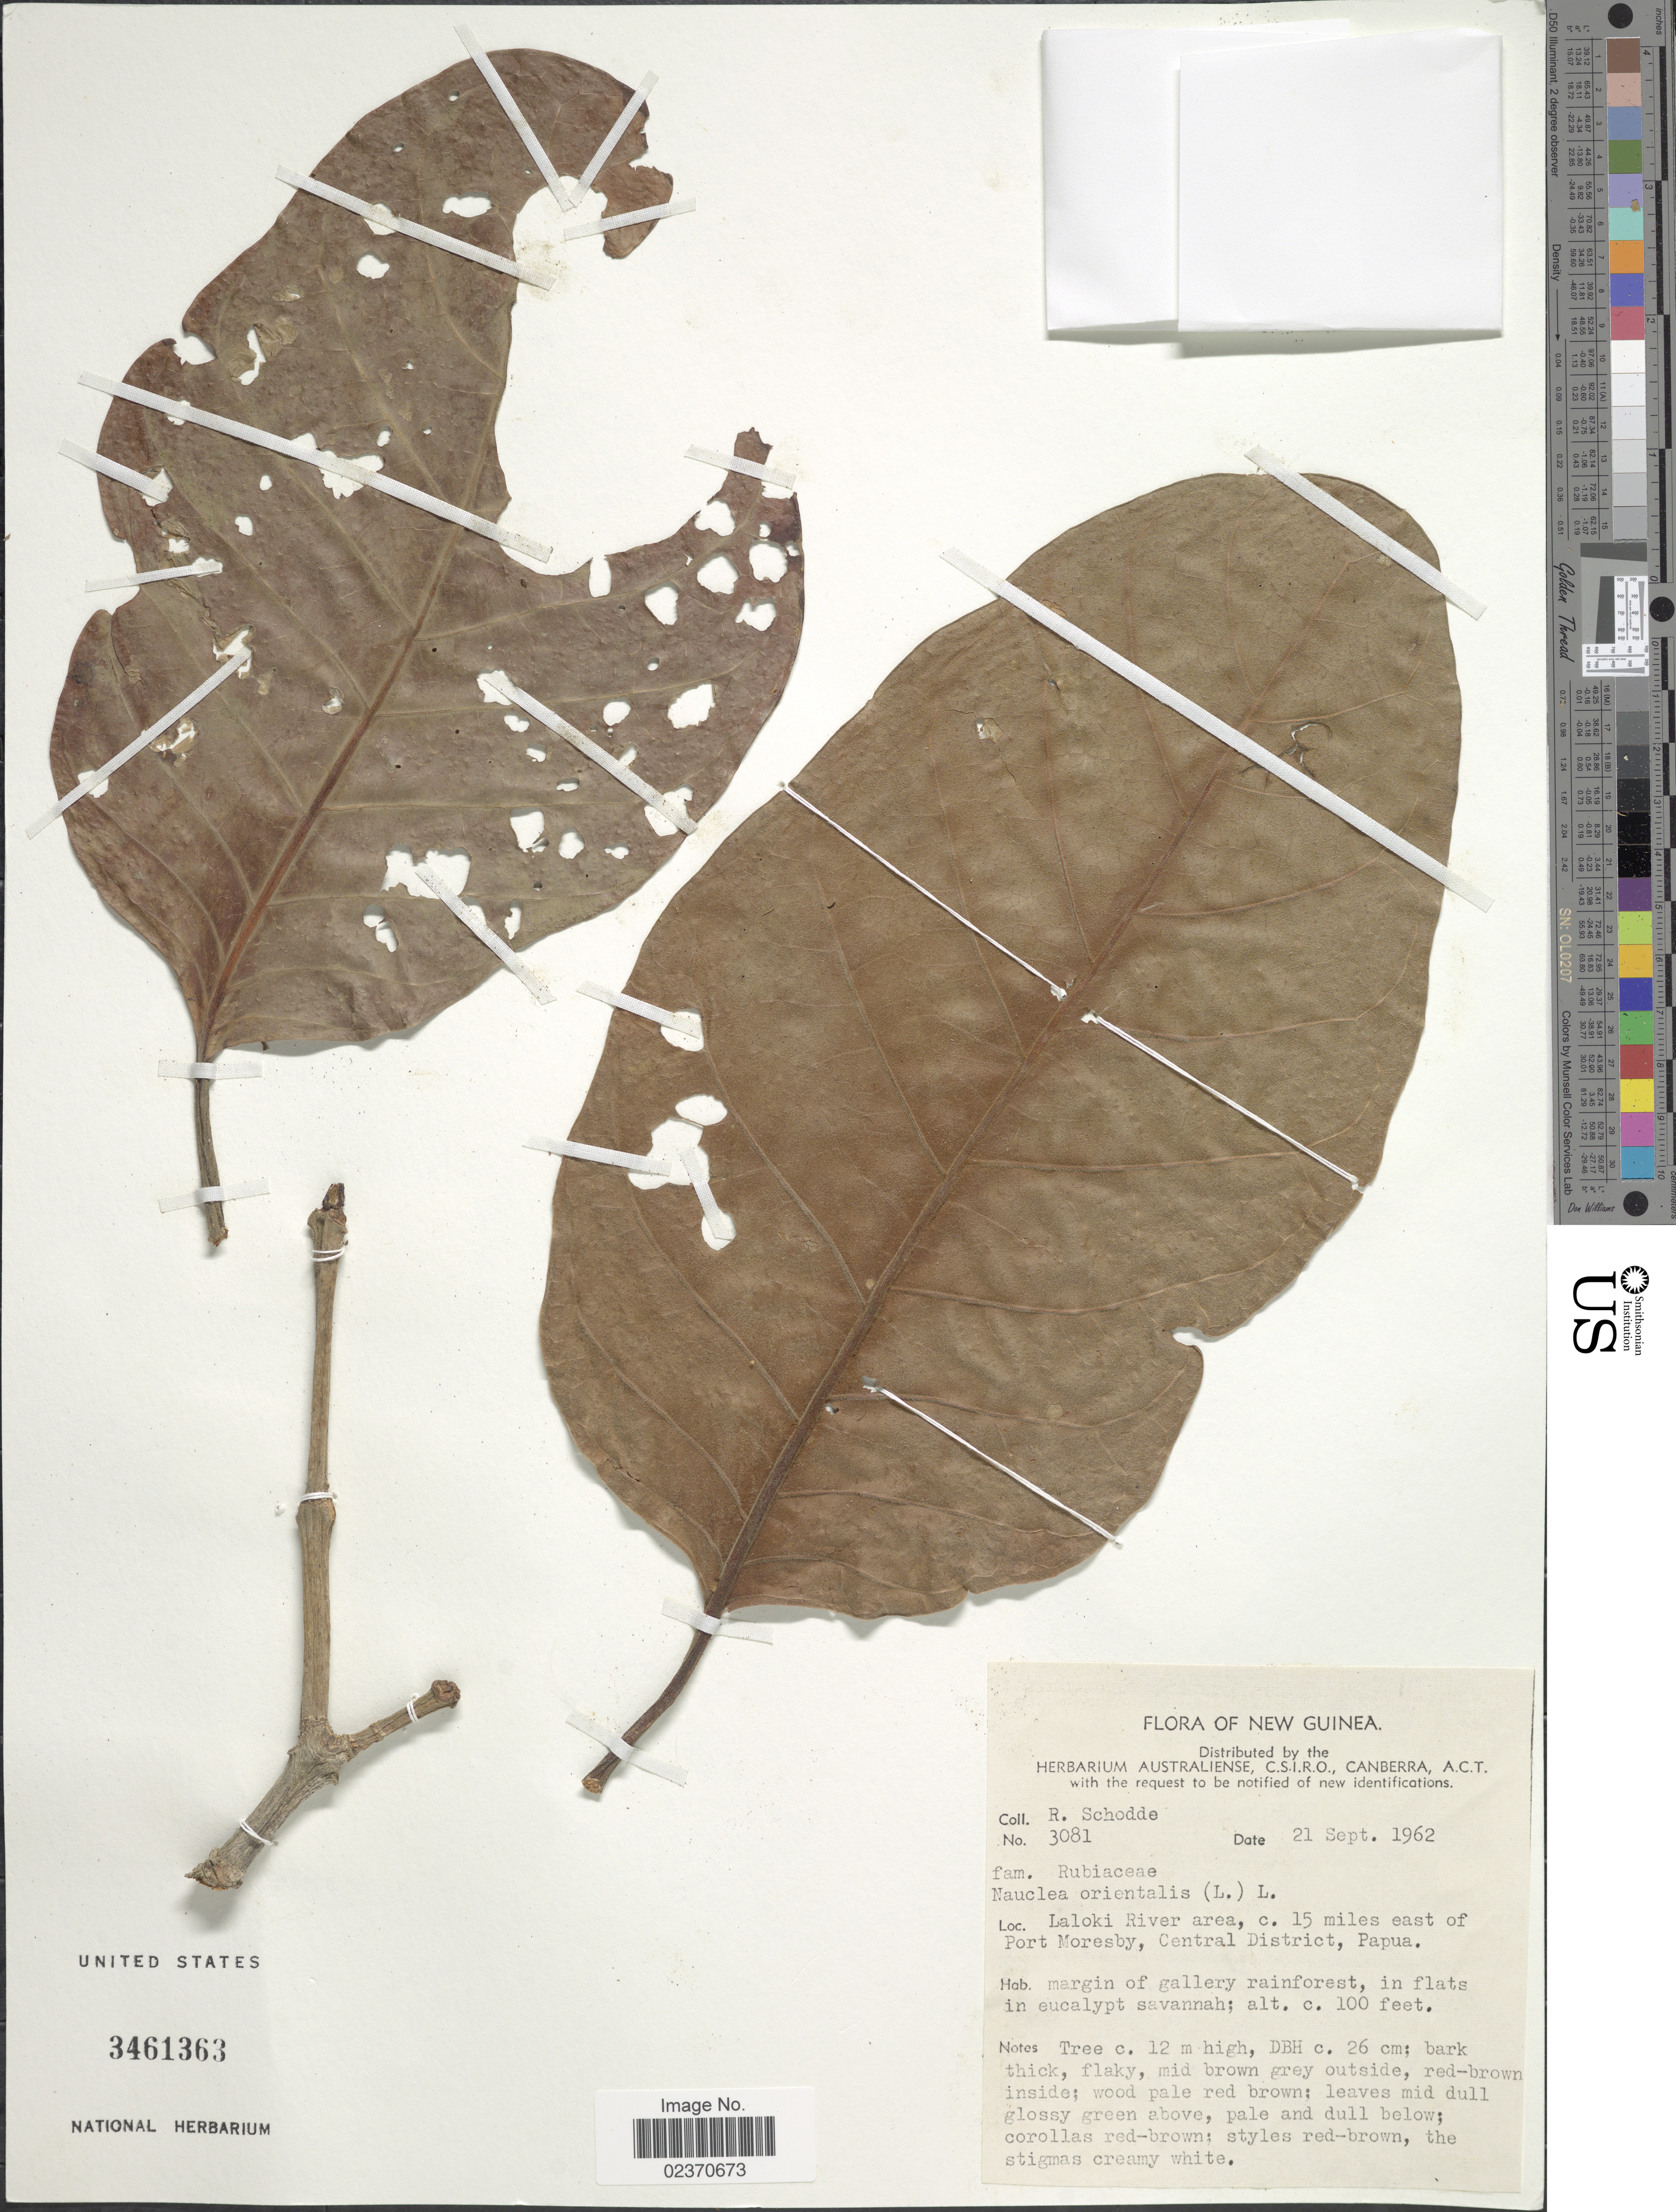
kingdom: Plantae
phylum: Tracheophyta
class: Magnoliopsida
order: Gentianales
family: Rubiaceae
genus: Nauclea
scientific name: Nauclea orientalis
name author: (L.) L.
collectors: R. Schodde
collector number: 3081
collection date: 1962-09-21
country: Papua New Guinea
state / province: Central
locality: Laloki River area, 15 miles east of Port Moresby, Central District, Papua, New Guinea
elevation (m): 30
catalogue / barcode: US 3461363